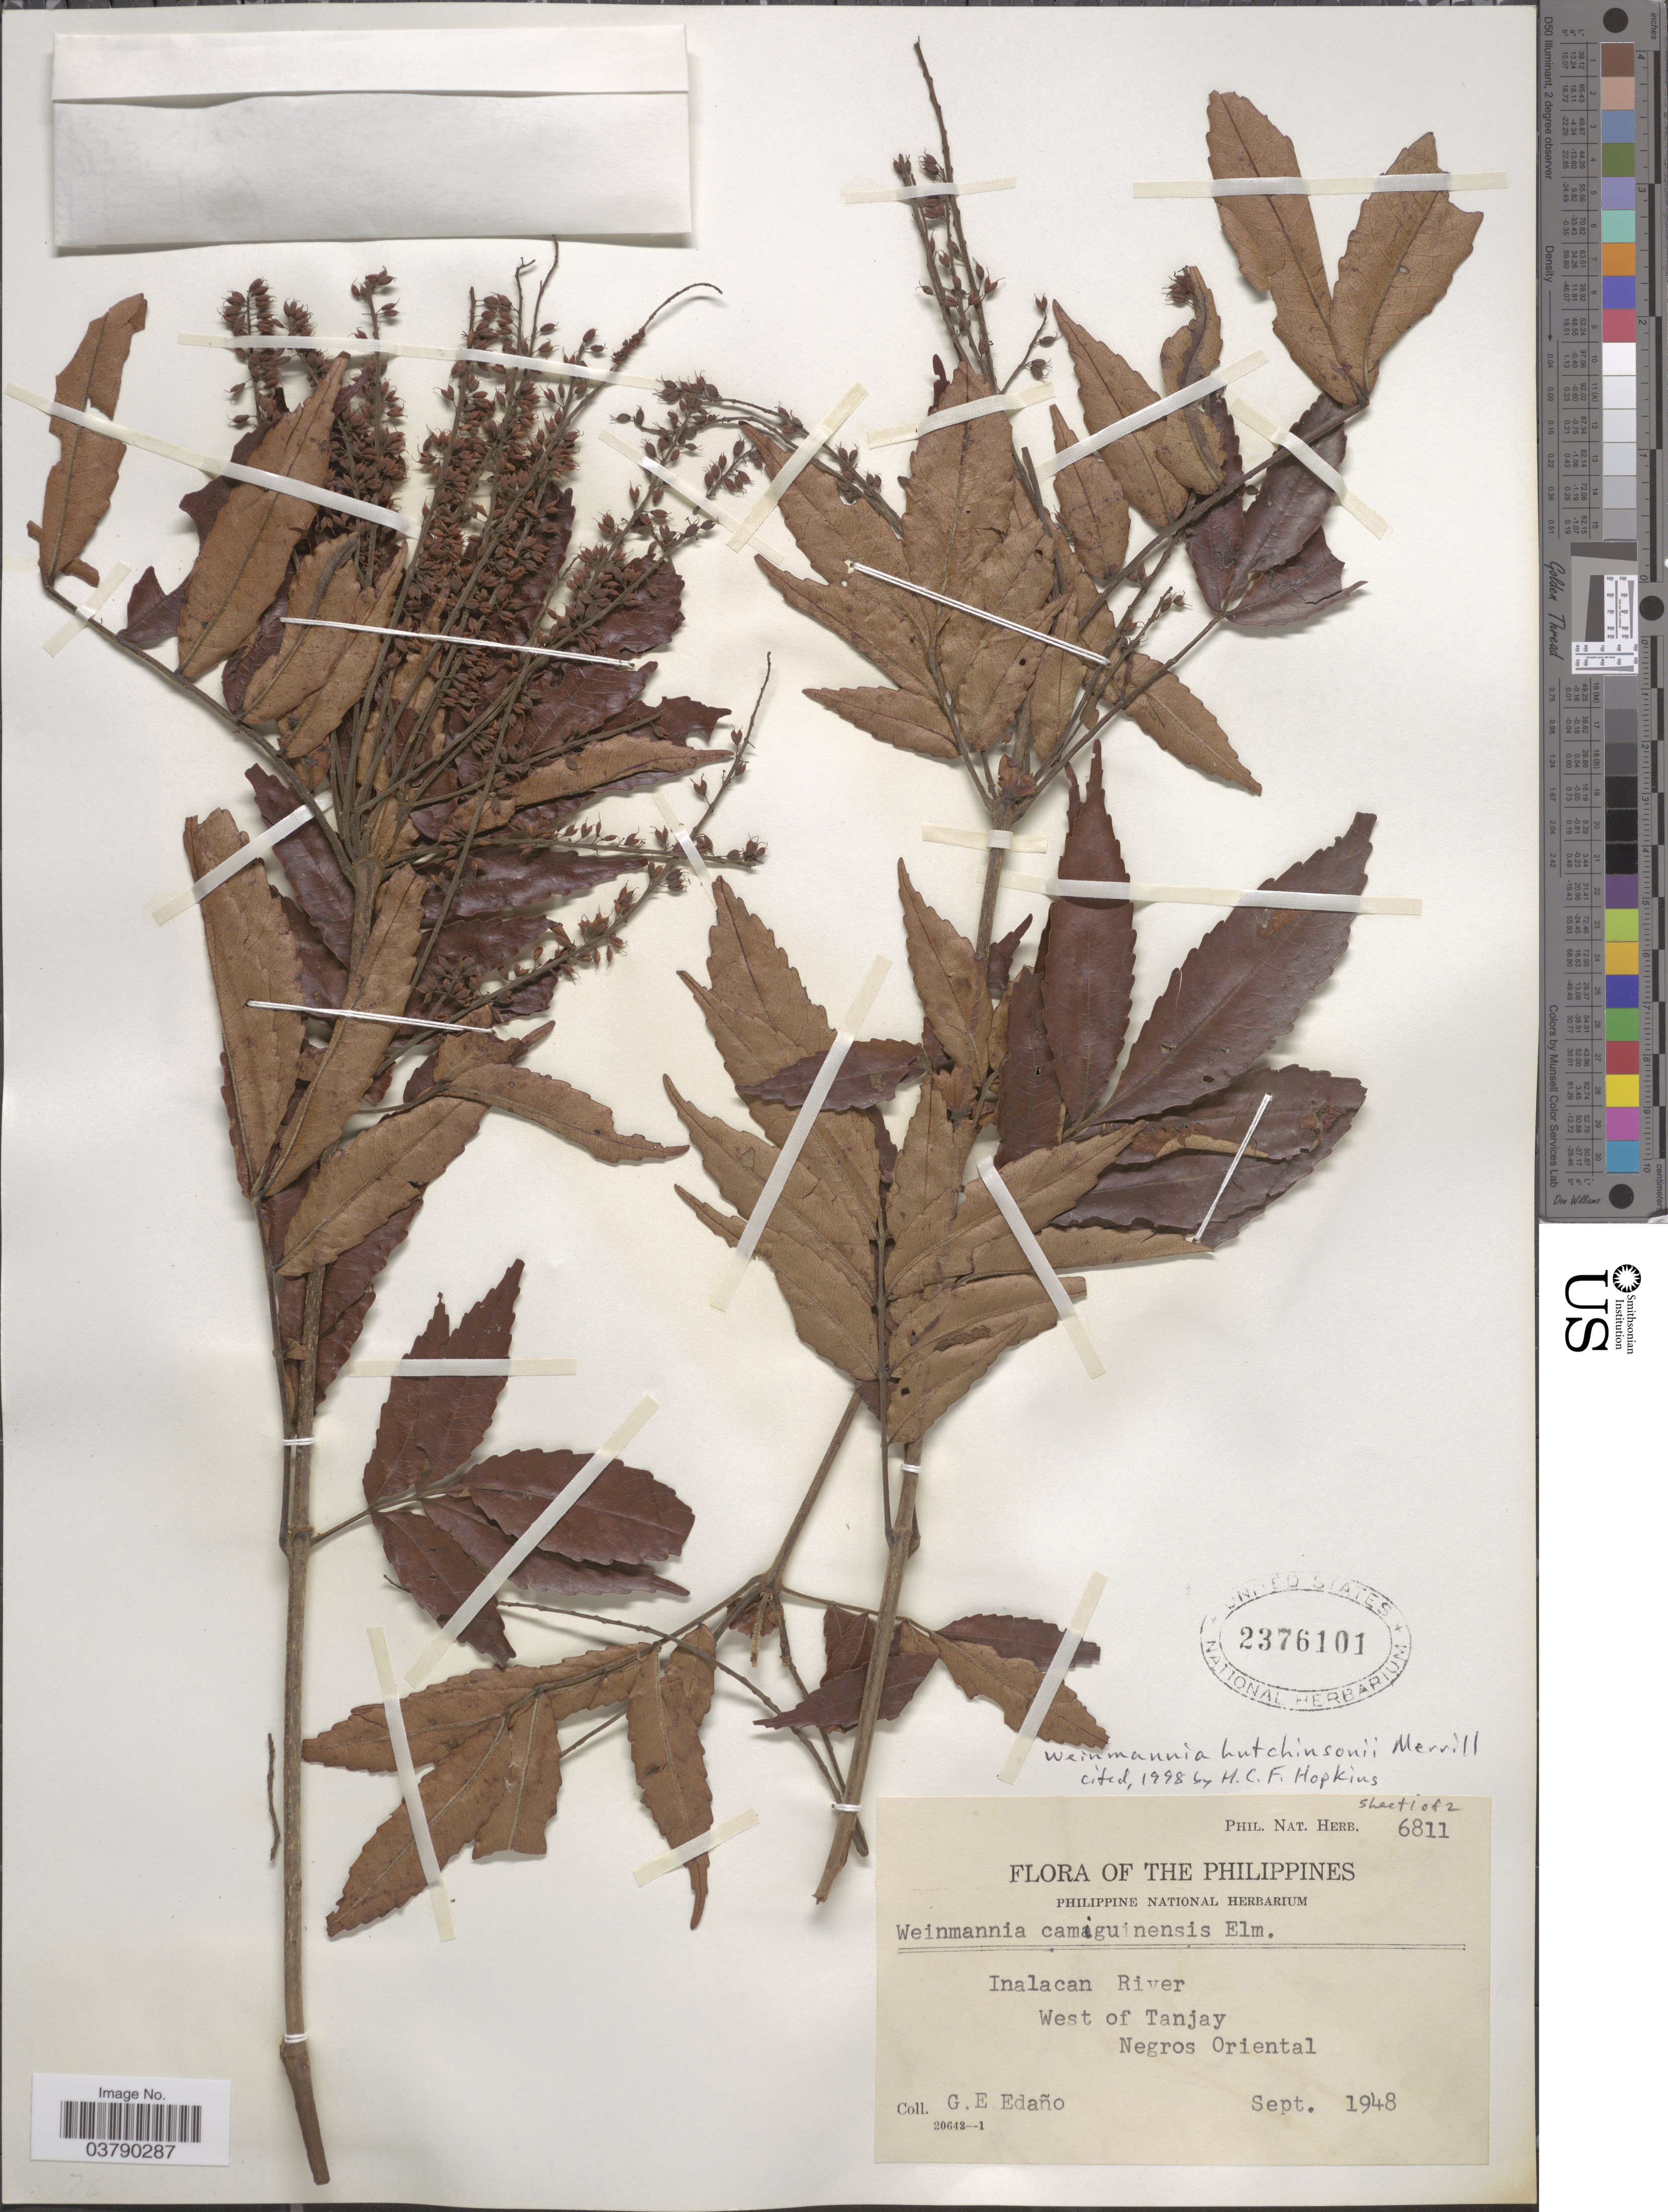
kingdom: Plantae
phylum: Tracheophyta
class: Magnoliopsida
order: Oxalidales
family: Cunoniaceae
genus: Pterophylla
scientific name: Pterophylla hutchinsonii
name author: (Merr.) Pillon & H.C. Hopkins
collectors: G. E. Edaño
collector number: Phil. Nat. Herb. 6811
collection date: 1948-09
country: Philippines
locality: Inalacan River. West of Tanjay. Negros Oriental.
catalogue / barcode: US 2376101